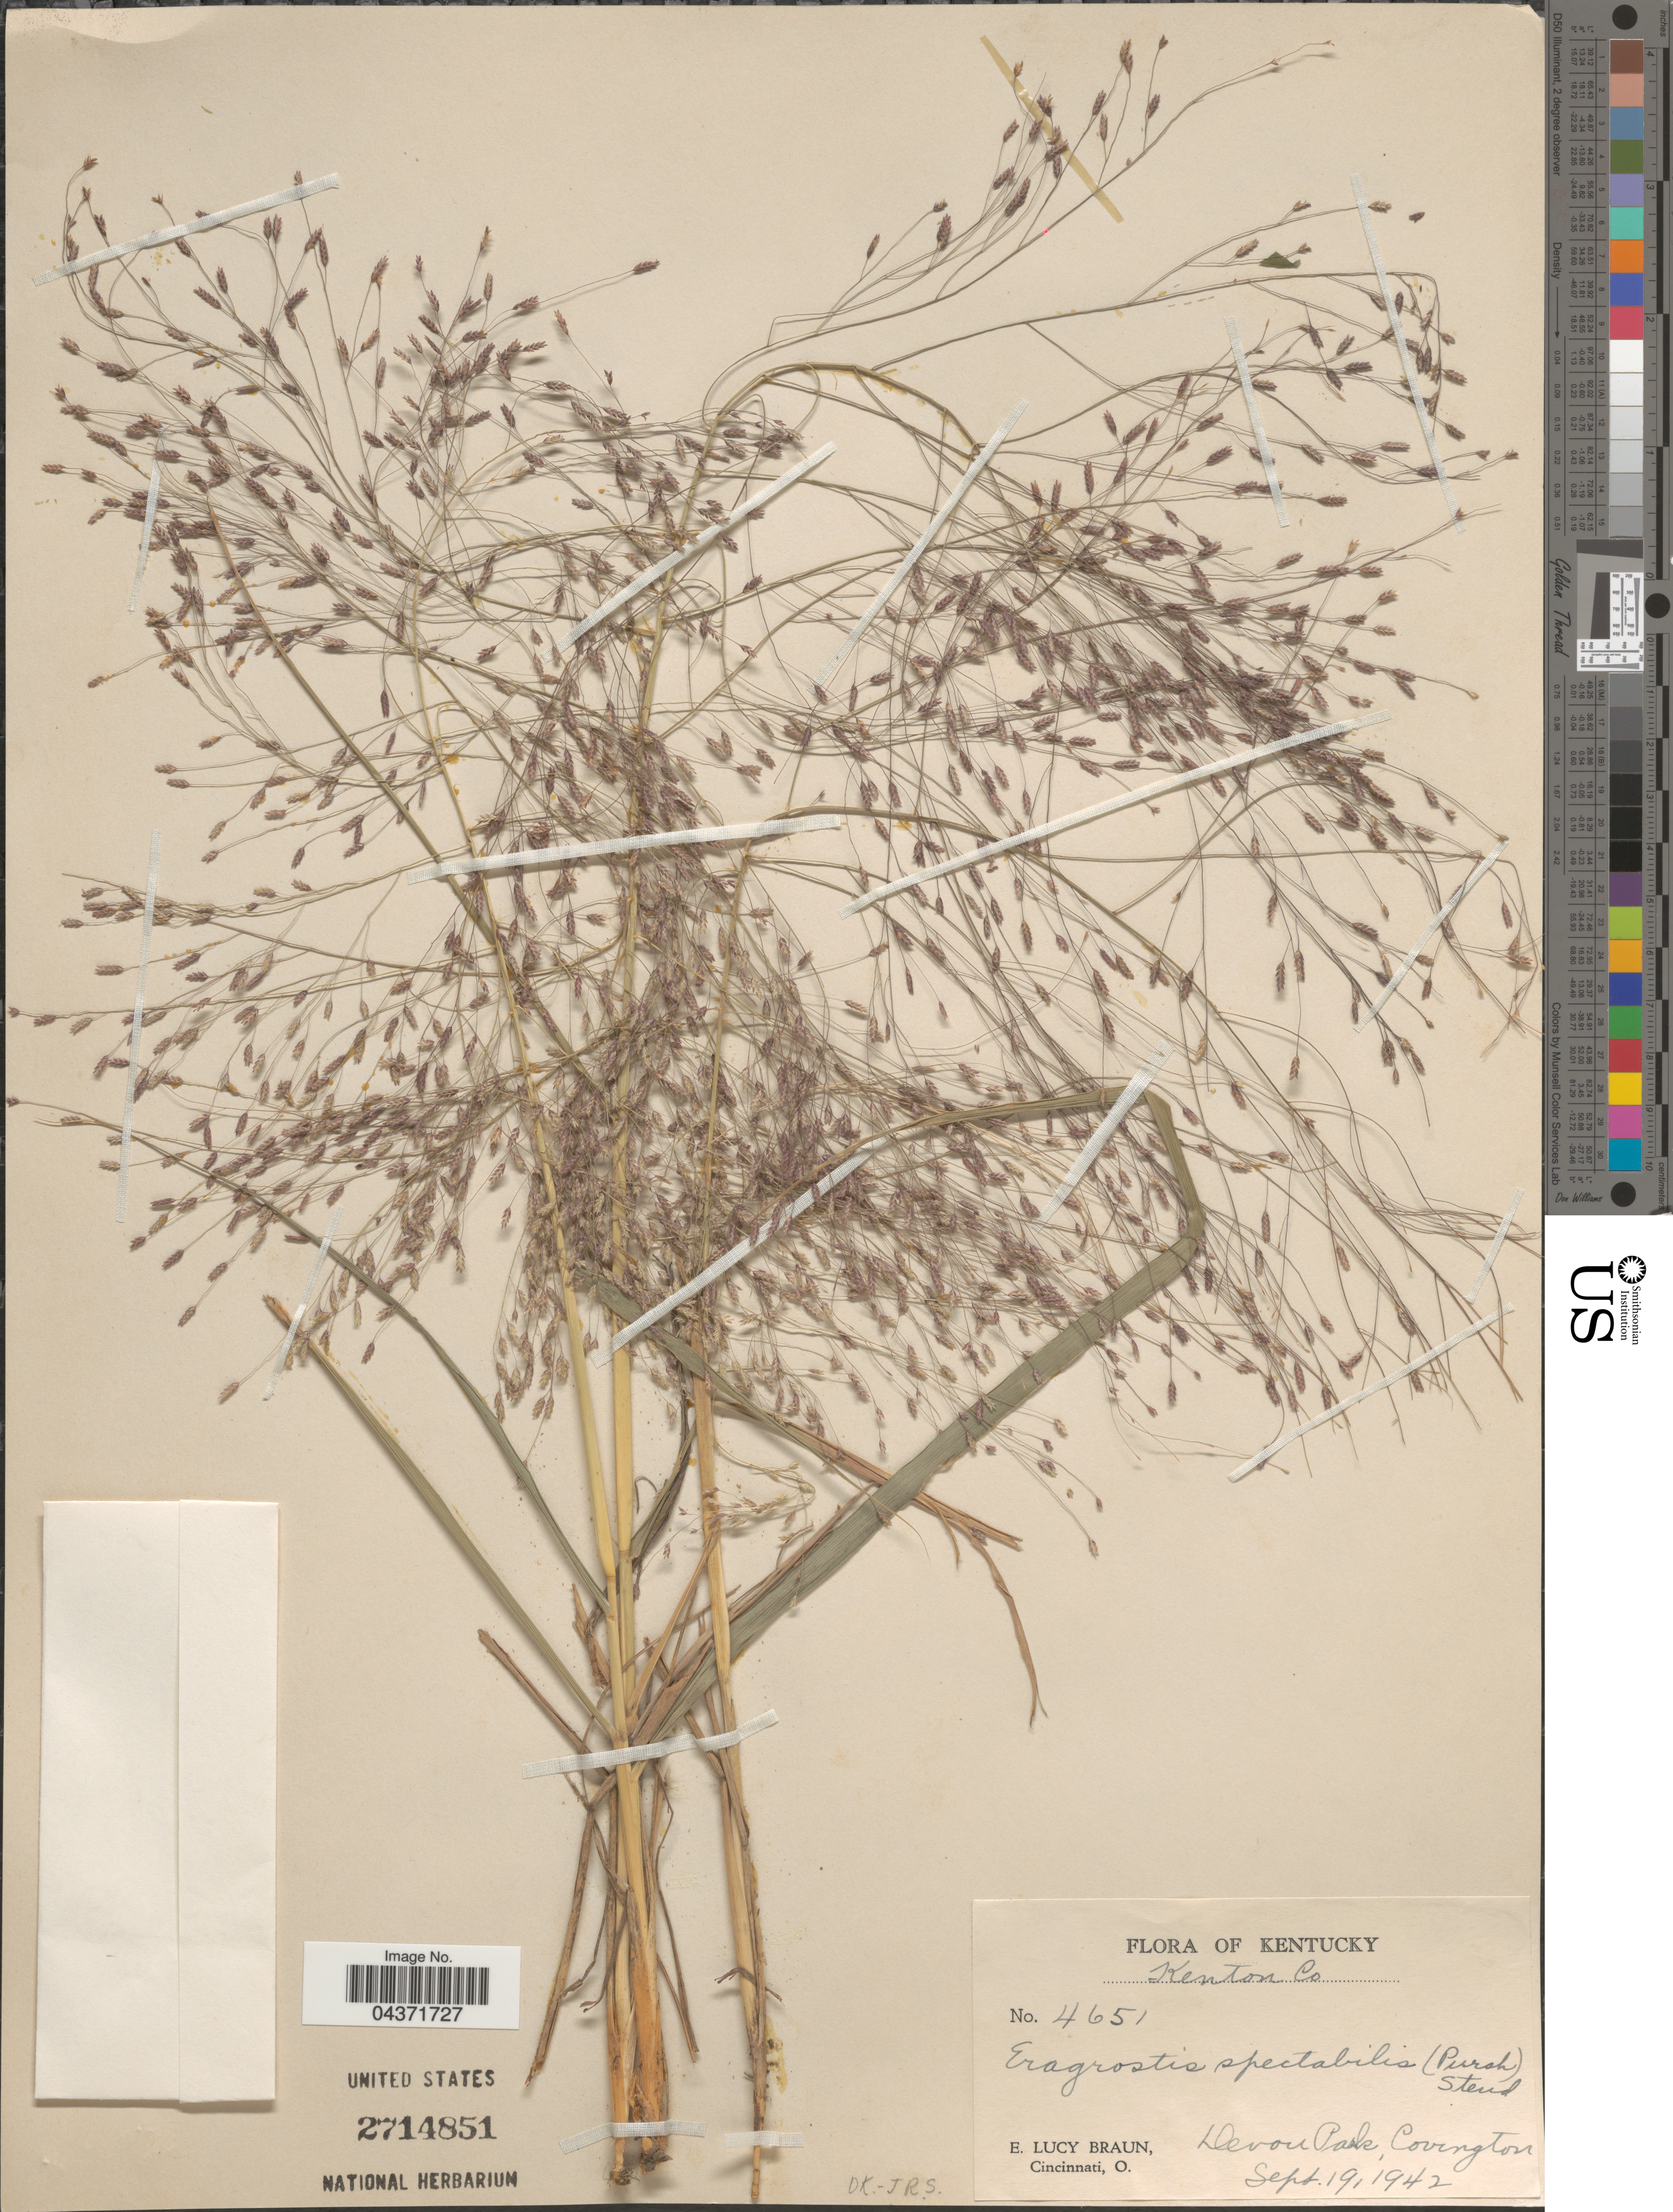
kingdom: Plantae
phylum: Tracheophyta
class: Liliopsida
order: Poales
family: Poaceae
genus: Eragrostis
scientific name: Eragrostis spectabilis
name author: (Pursh) Steud.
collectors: E. L. Braun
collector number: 4651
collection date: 1942-09-19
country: United States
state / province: Kentucky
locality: Kenton Co. Devou Park, Covington.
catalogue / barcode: US 2714851